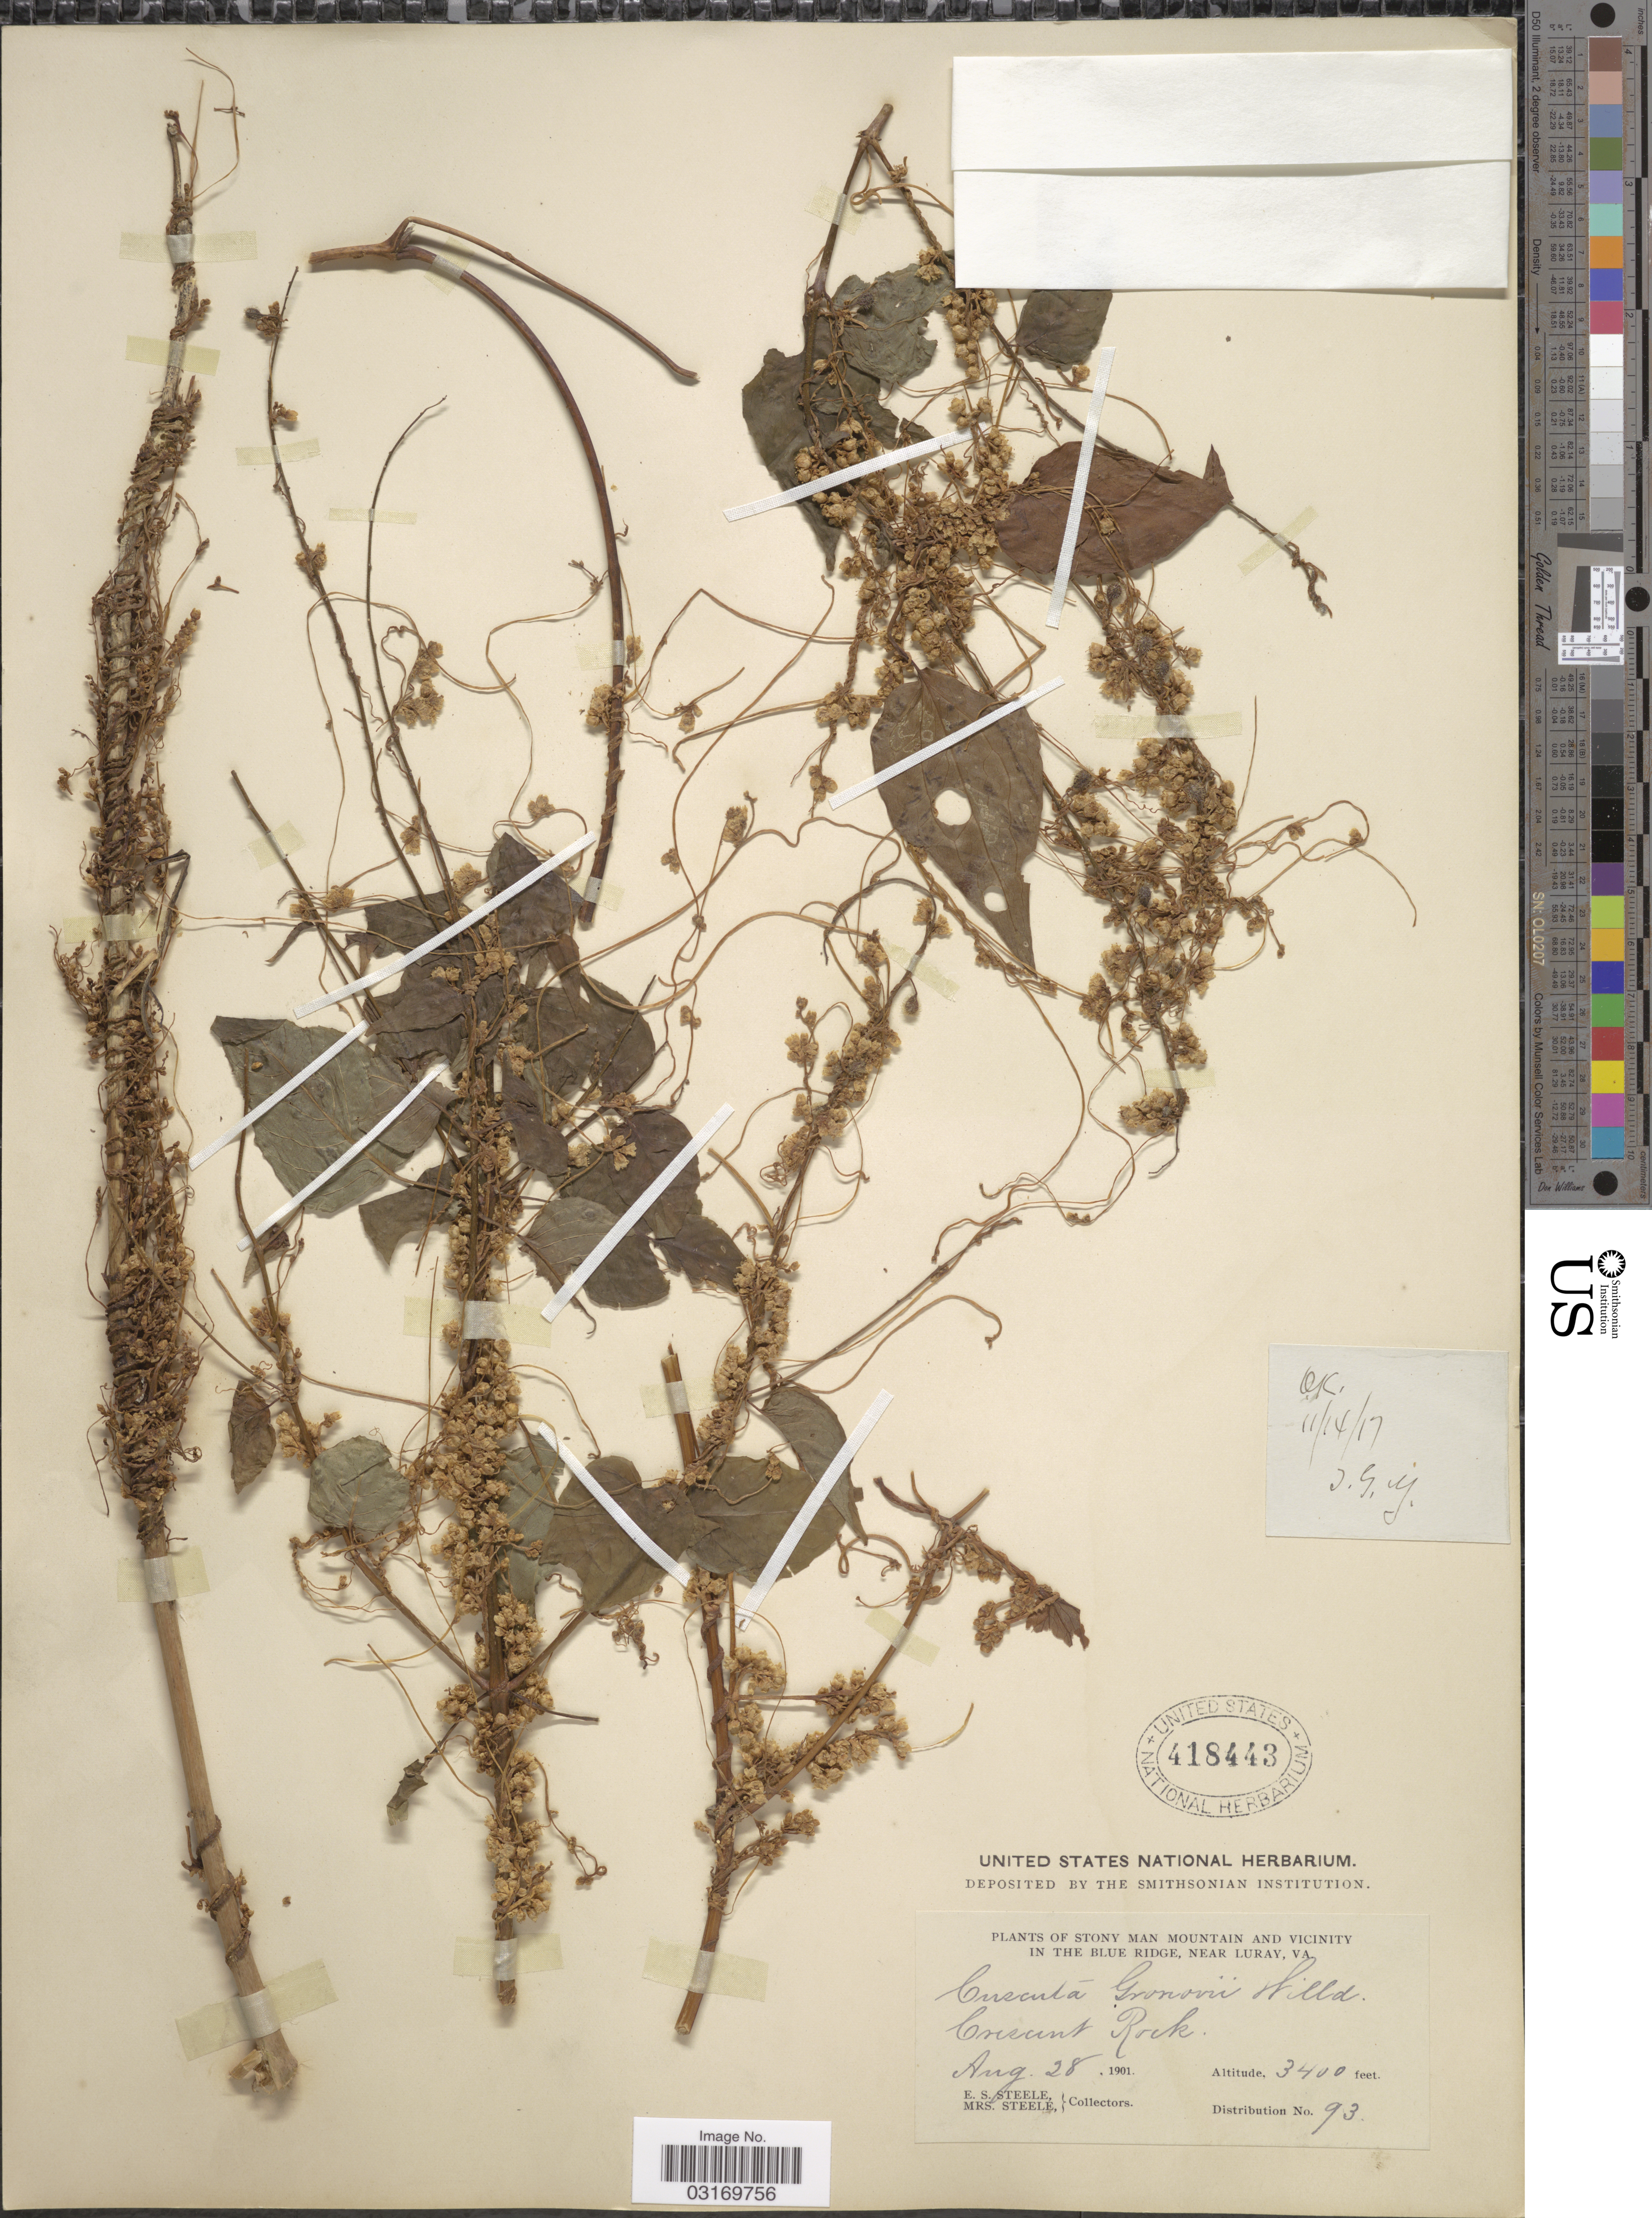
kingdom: Plantae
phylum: Tracheophyta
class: Magnoliopsida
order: Solanales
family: Convolvulaceae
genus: Cuscuta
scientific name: Cuscuta gronovii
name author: Willd. ex Schult.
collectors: E. Steele & Mrs. E. S. Steele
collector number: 93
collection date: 1901-08-28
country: United States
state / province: Virginia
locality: Stony Man Mountain and vicinity in the Blue Ridge, Near Luray. Crescent Rock.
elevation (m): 1036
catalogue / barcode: US 418443